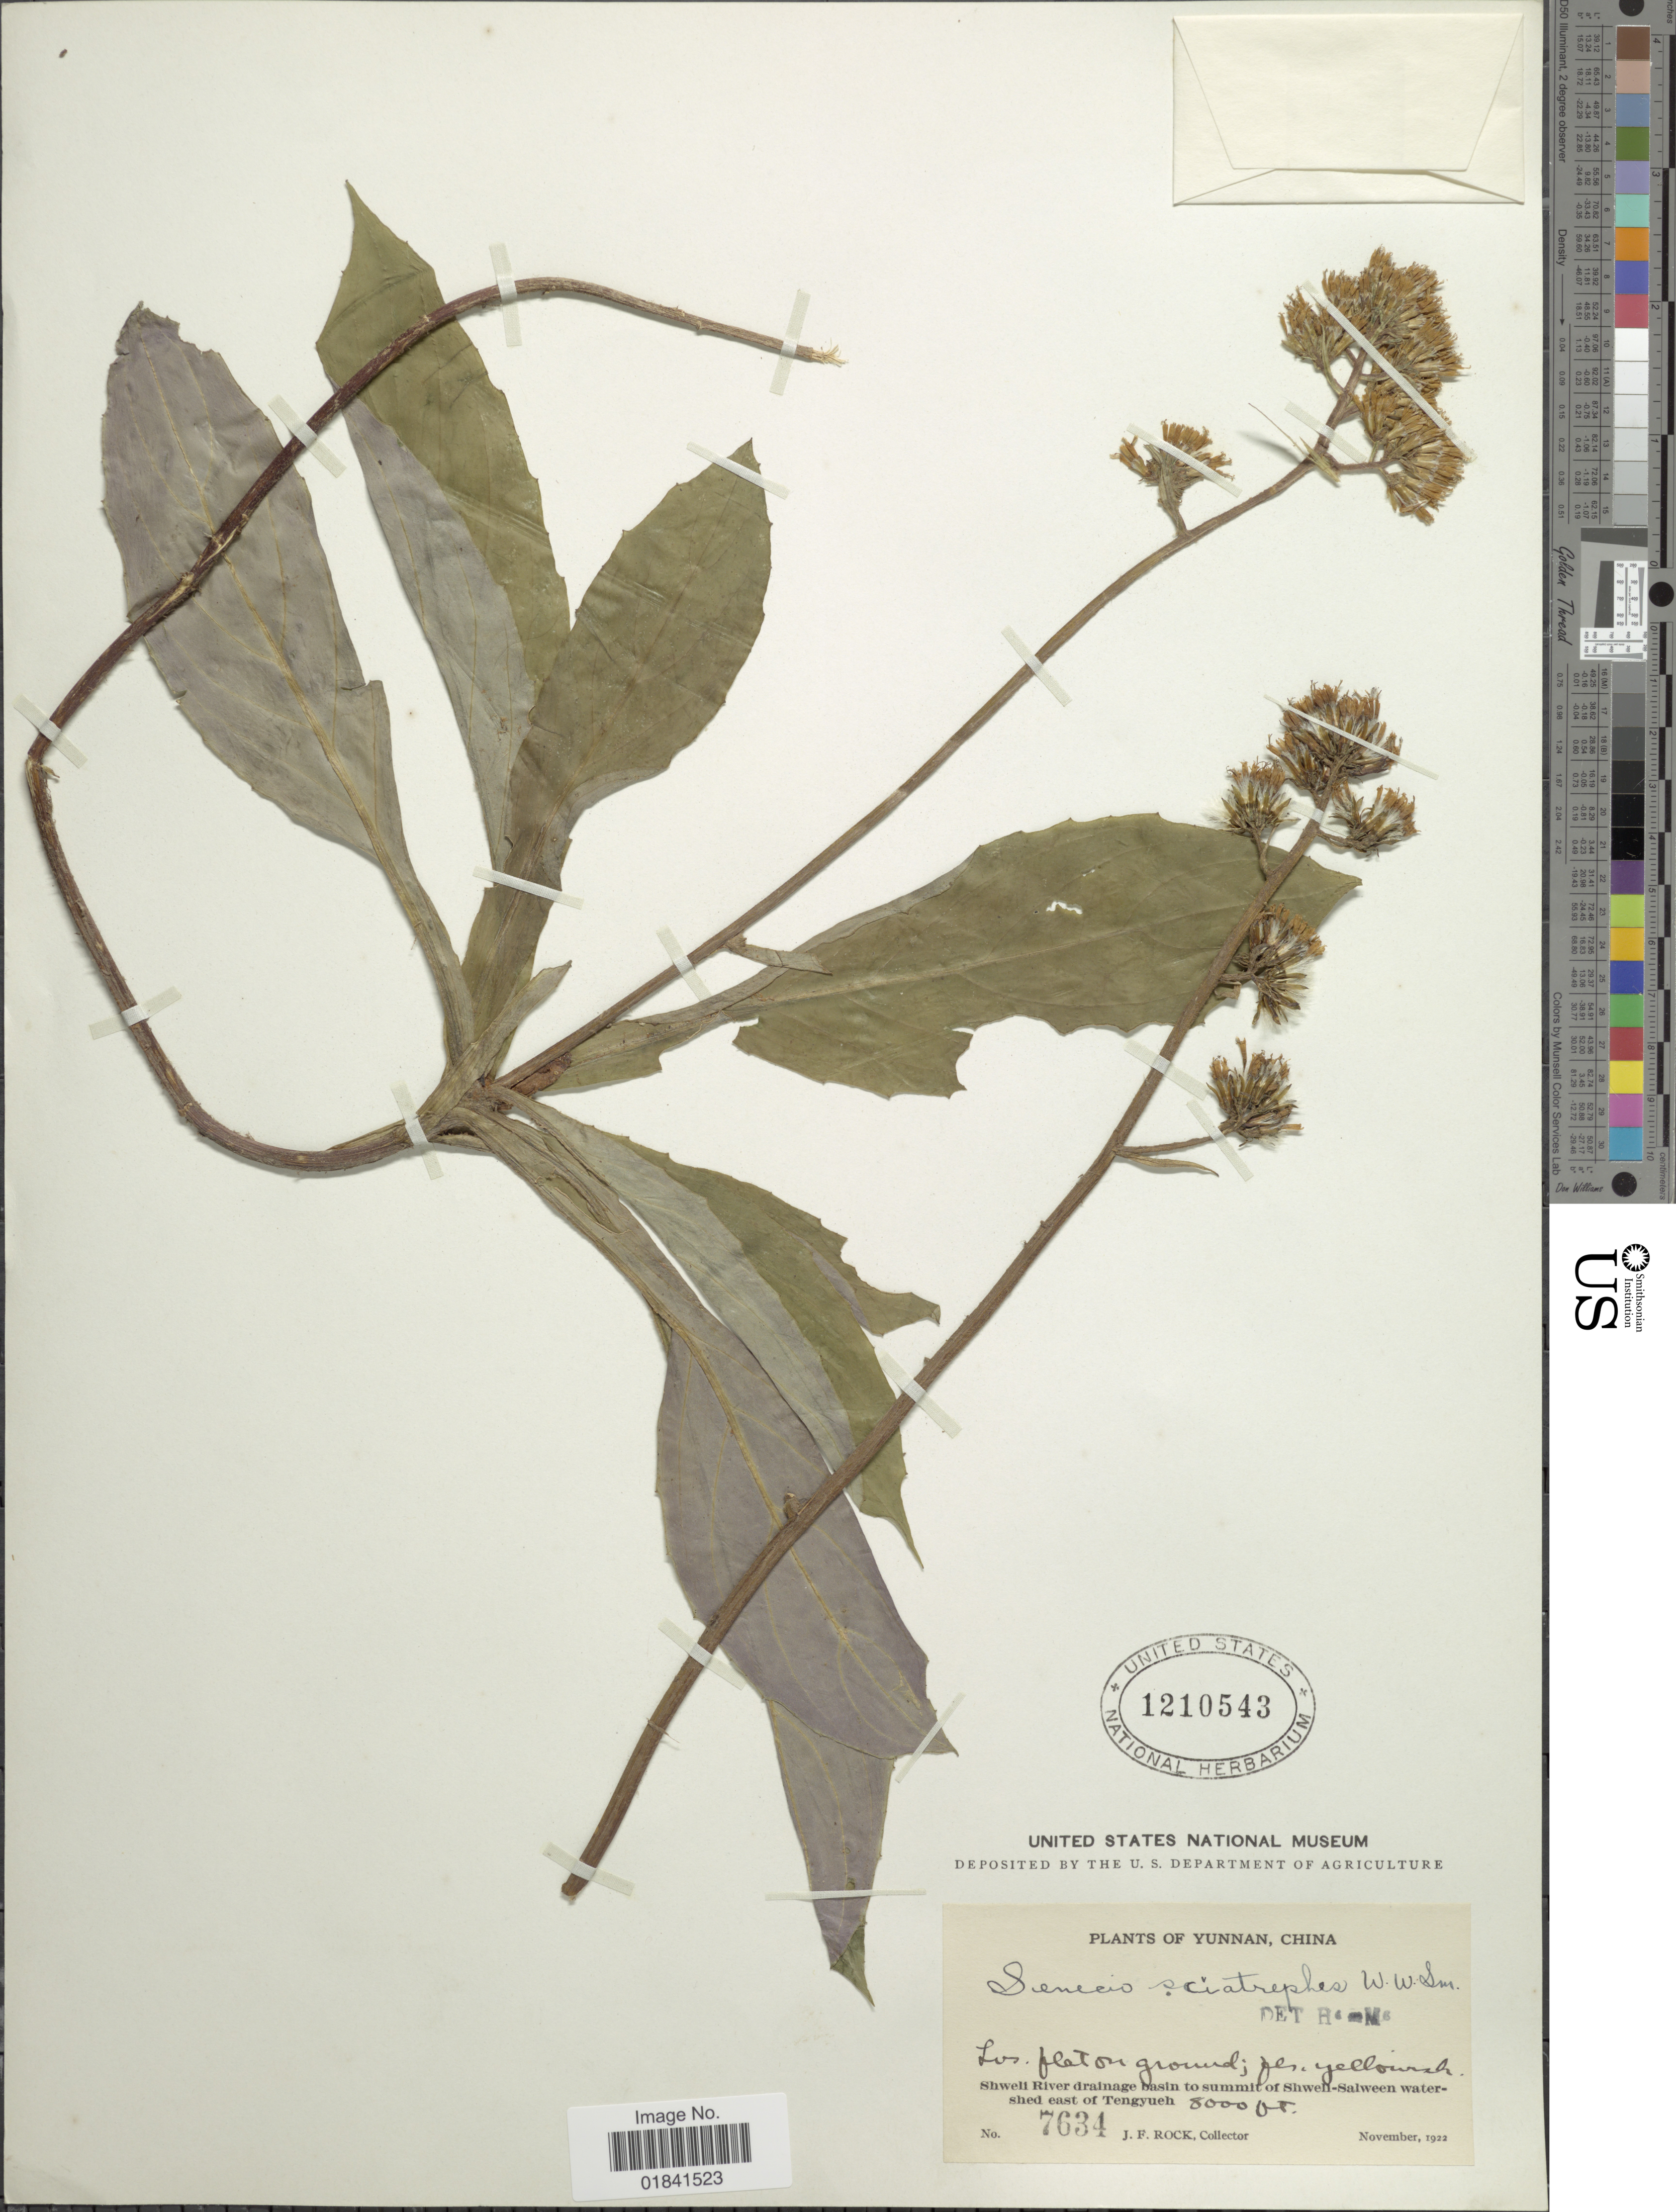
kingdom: Plantae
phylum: Tracheophyta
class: Magnoliopsida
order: Asterales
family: Asteraceae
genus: Senecio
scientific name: Senecio sciatrephes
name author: W.W. Sm.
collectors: J. F. Rock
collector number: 7634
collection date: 1922-11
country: China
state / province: Yunnan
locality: Shweli River drainage basin to summit of Shweli-Salween watershed east of Tengyueh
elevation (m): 2438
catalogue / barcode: US 1210543